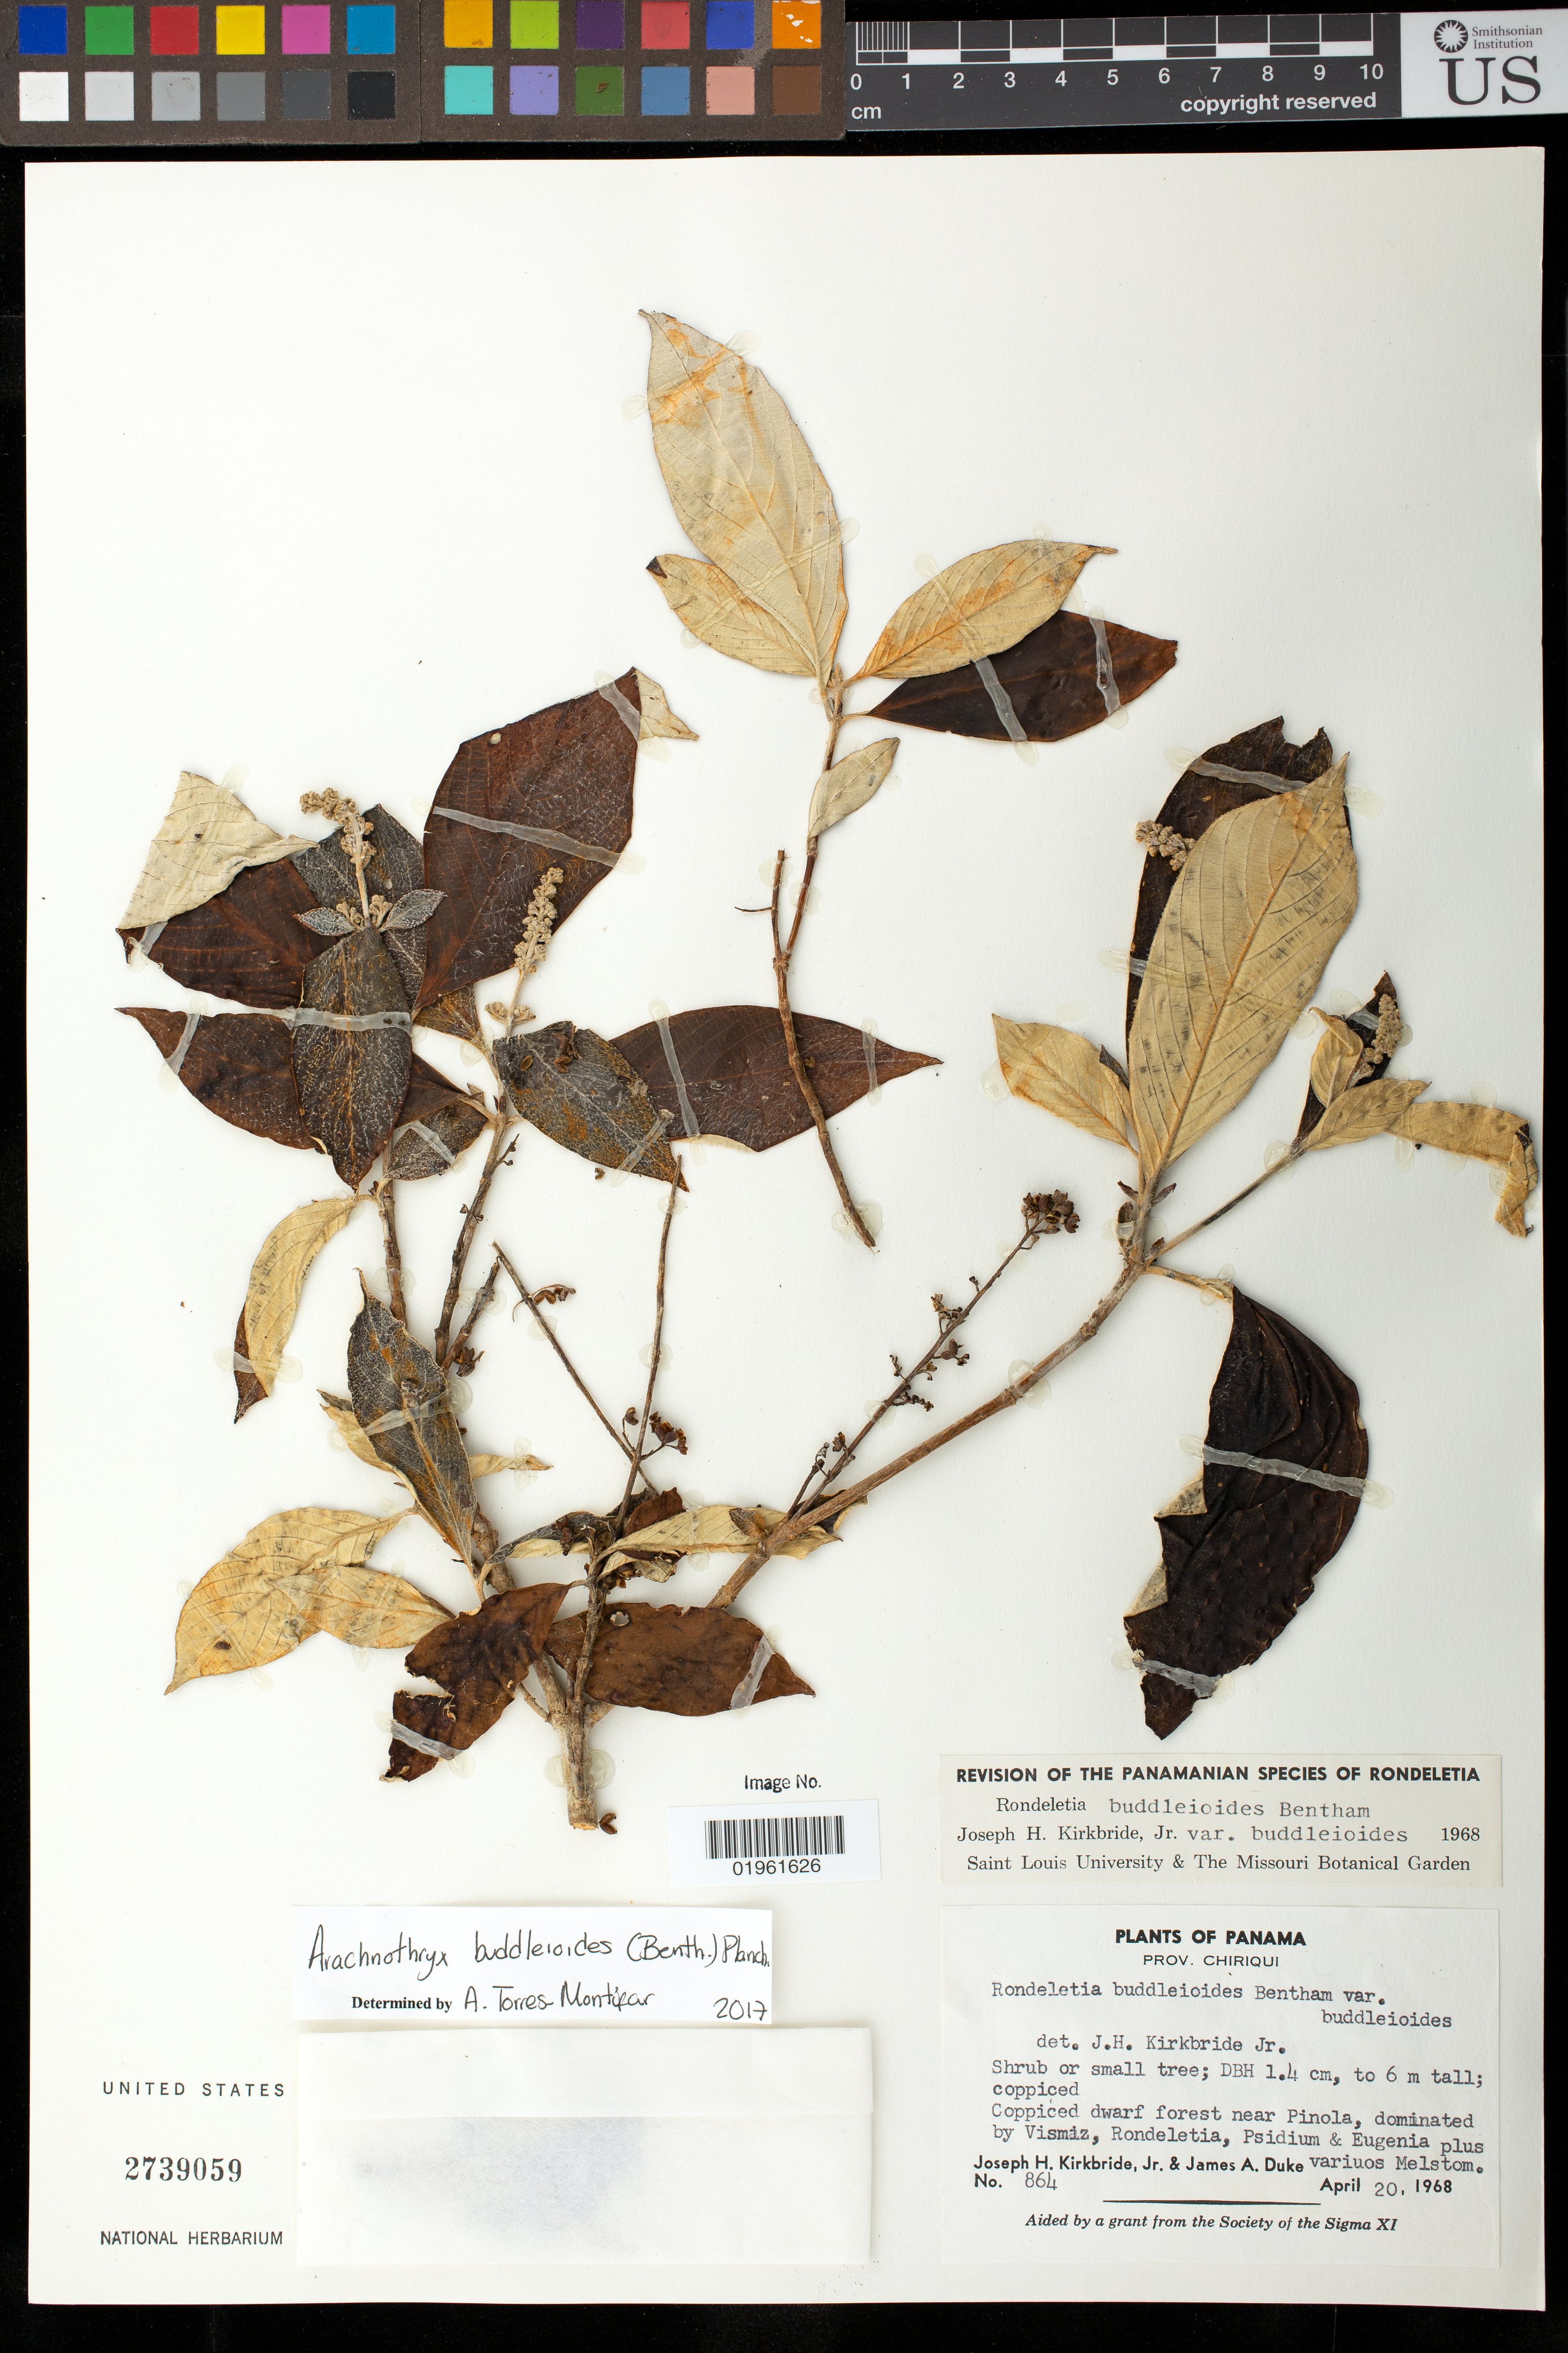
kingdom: Plantae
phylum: Tracheophyta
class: Magnoliopsida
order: Gentianales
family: Rubiaceae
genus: Arachnothryx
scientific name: Arachnothryx buddleioides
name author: (Benth.) Planch.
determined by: Montúfar, Alejandro Torres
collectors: J. H. Kirkbride & J. A. Duke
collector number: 864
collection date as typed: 20 Apr 1968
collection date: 1968-04-20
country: Panama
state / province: Chiriquí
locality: near Pinola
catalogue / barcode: US 2739059